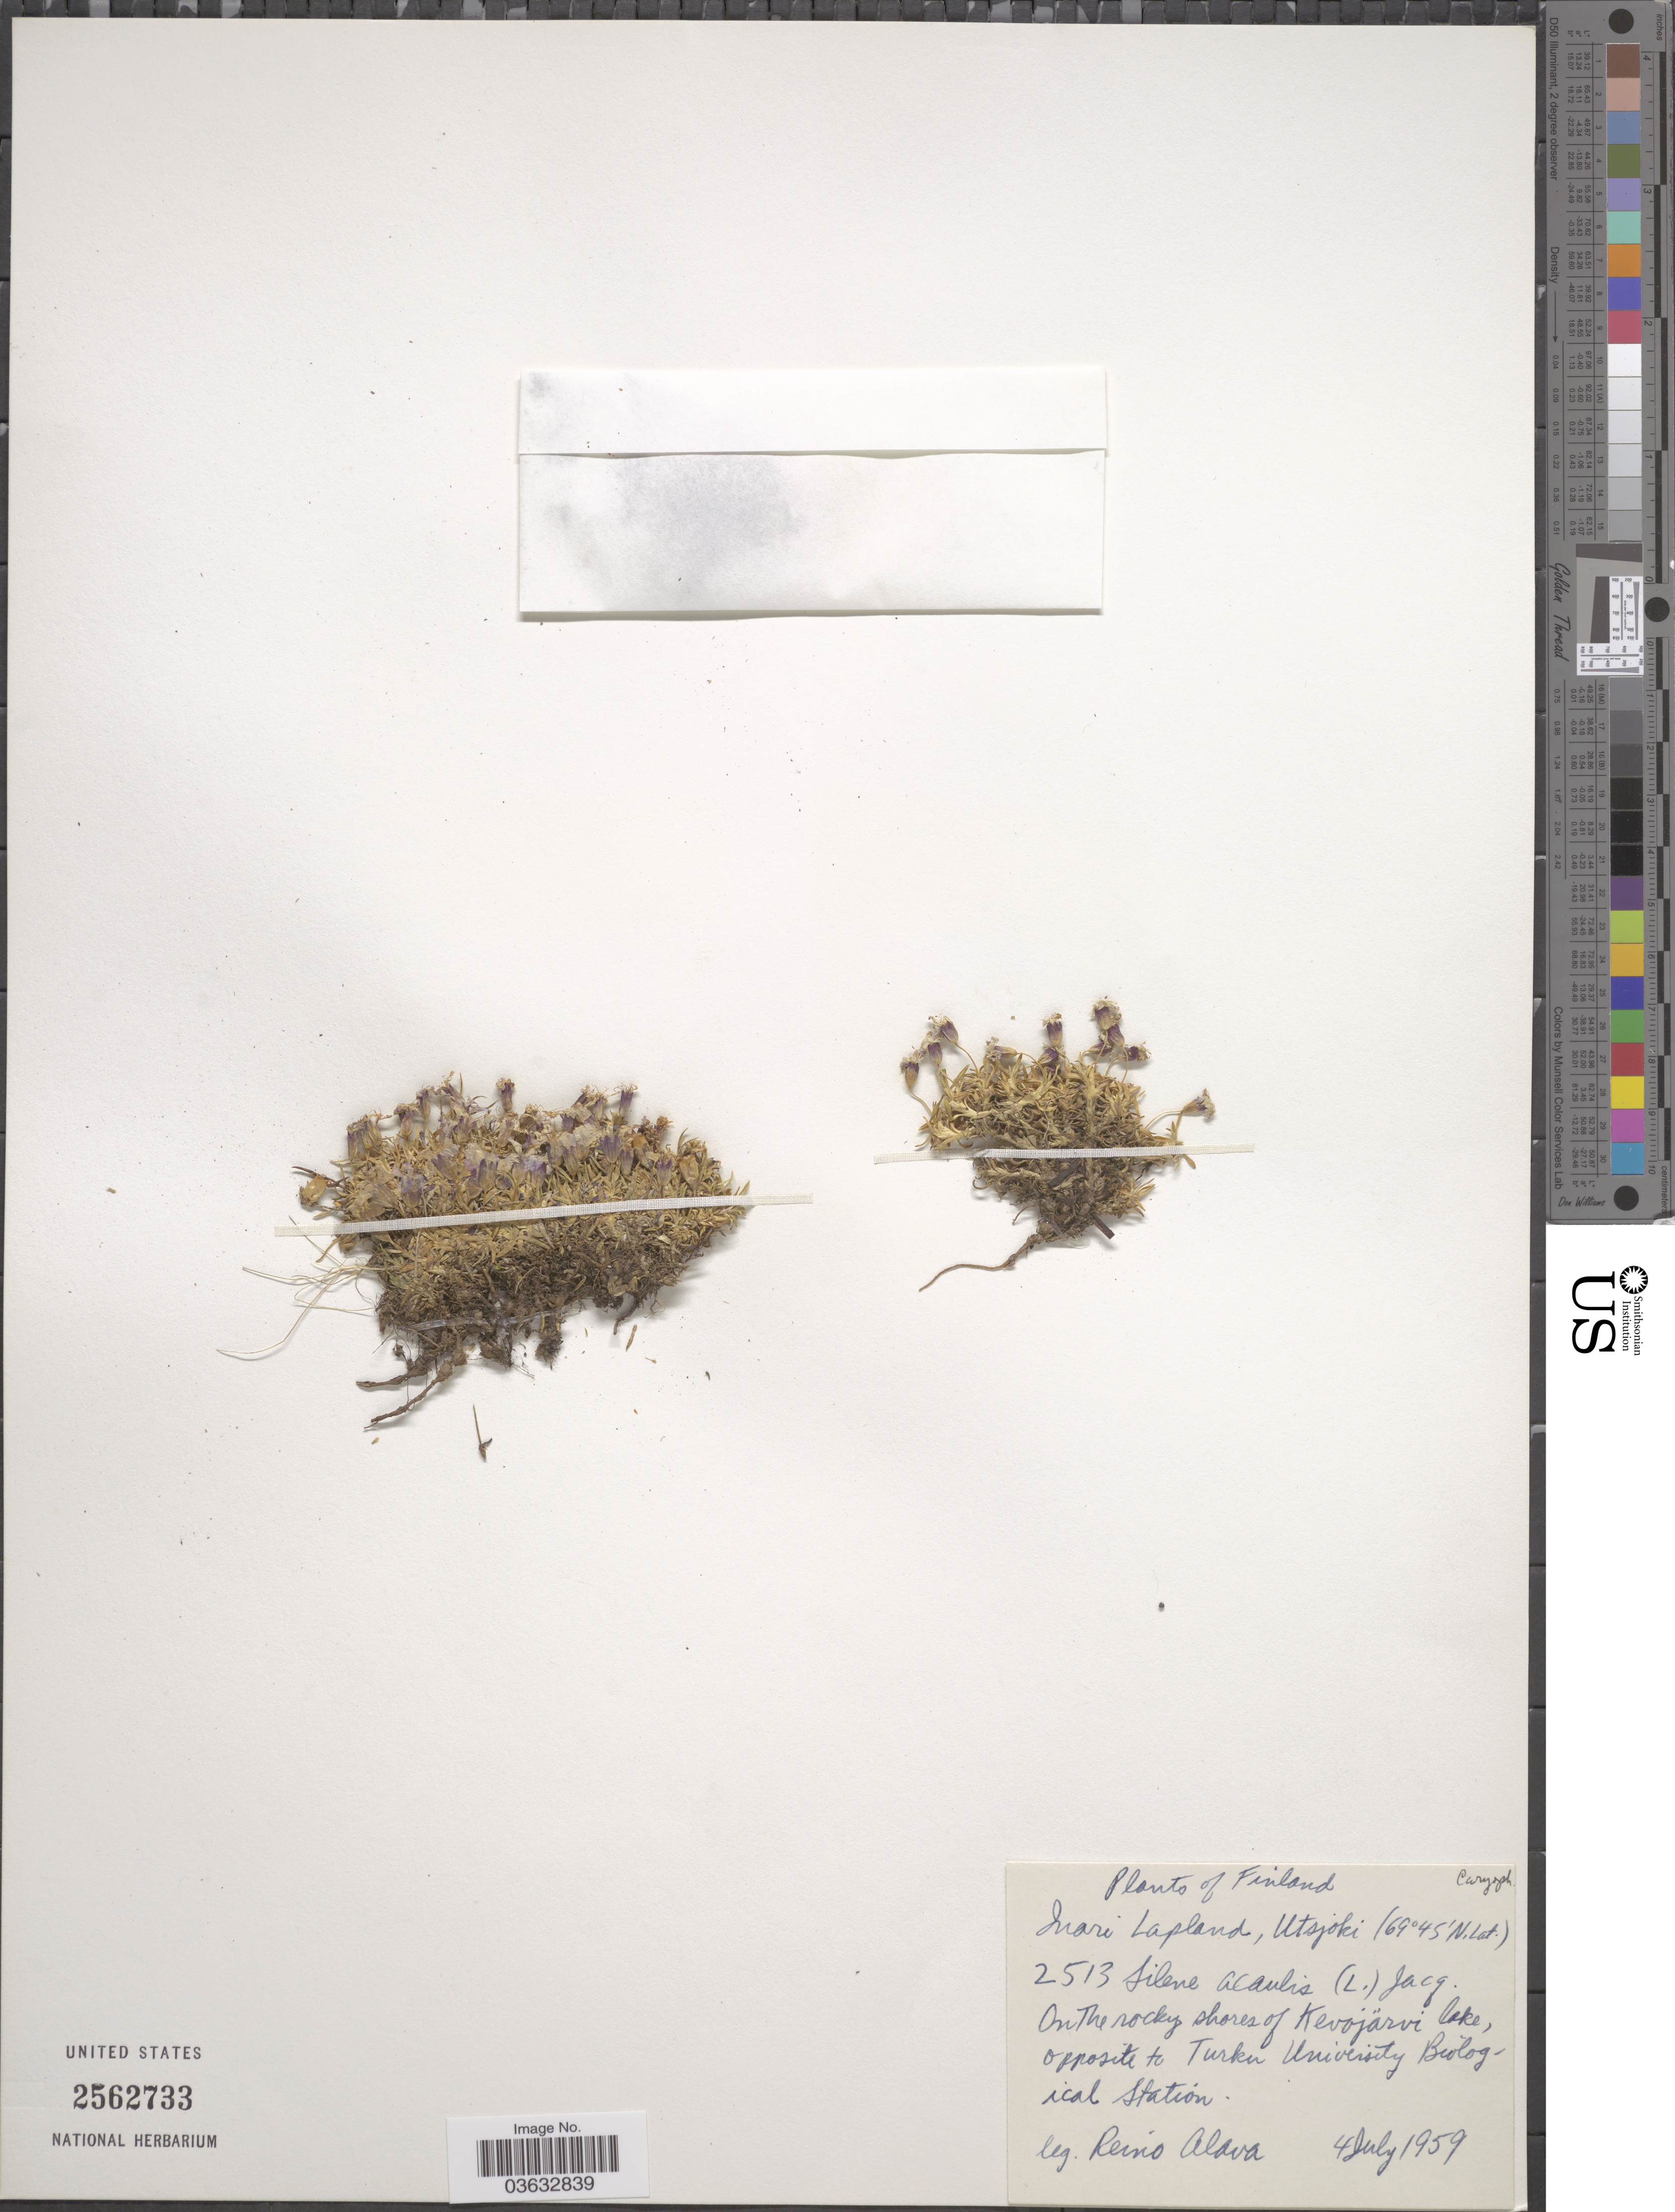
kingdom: Plantae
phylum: Tracheophyta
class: Magnoliopsida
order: Caryophyllales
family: Caryophyllaceae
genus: Silene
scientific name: Silene acaulis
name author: (L.) Jacq.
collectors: R. O. Alava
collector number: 2513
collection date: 1959-07-04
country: Finland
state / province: Lappi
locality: Inari Lapland, Utsjoki. On the rocky shores of Kevojärvi lake, opposite to Turku University Biological Station.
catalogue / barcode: US 2562733